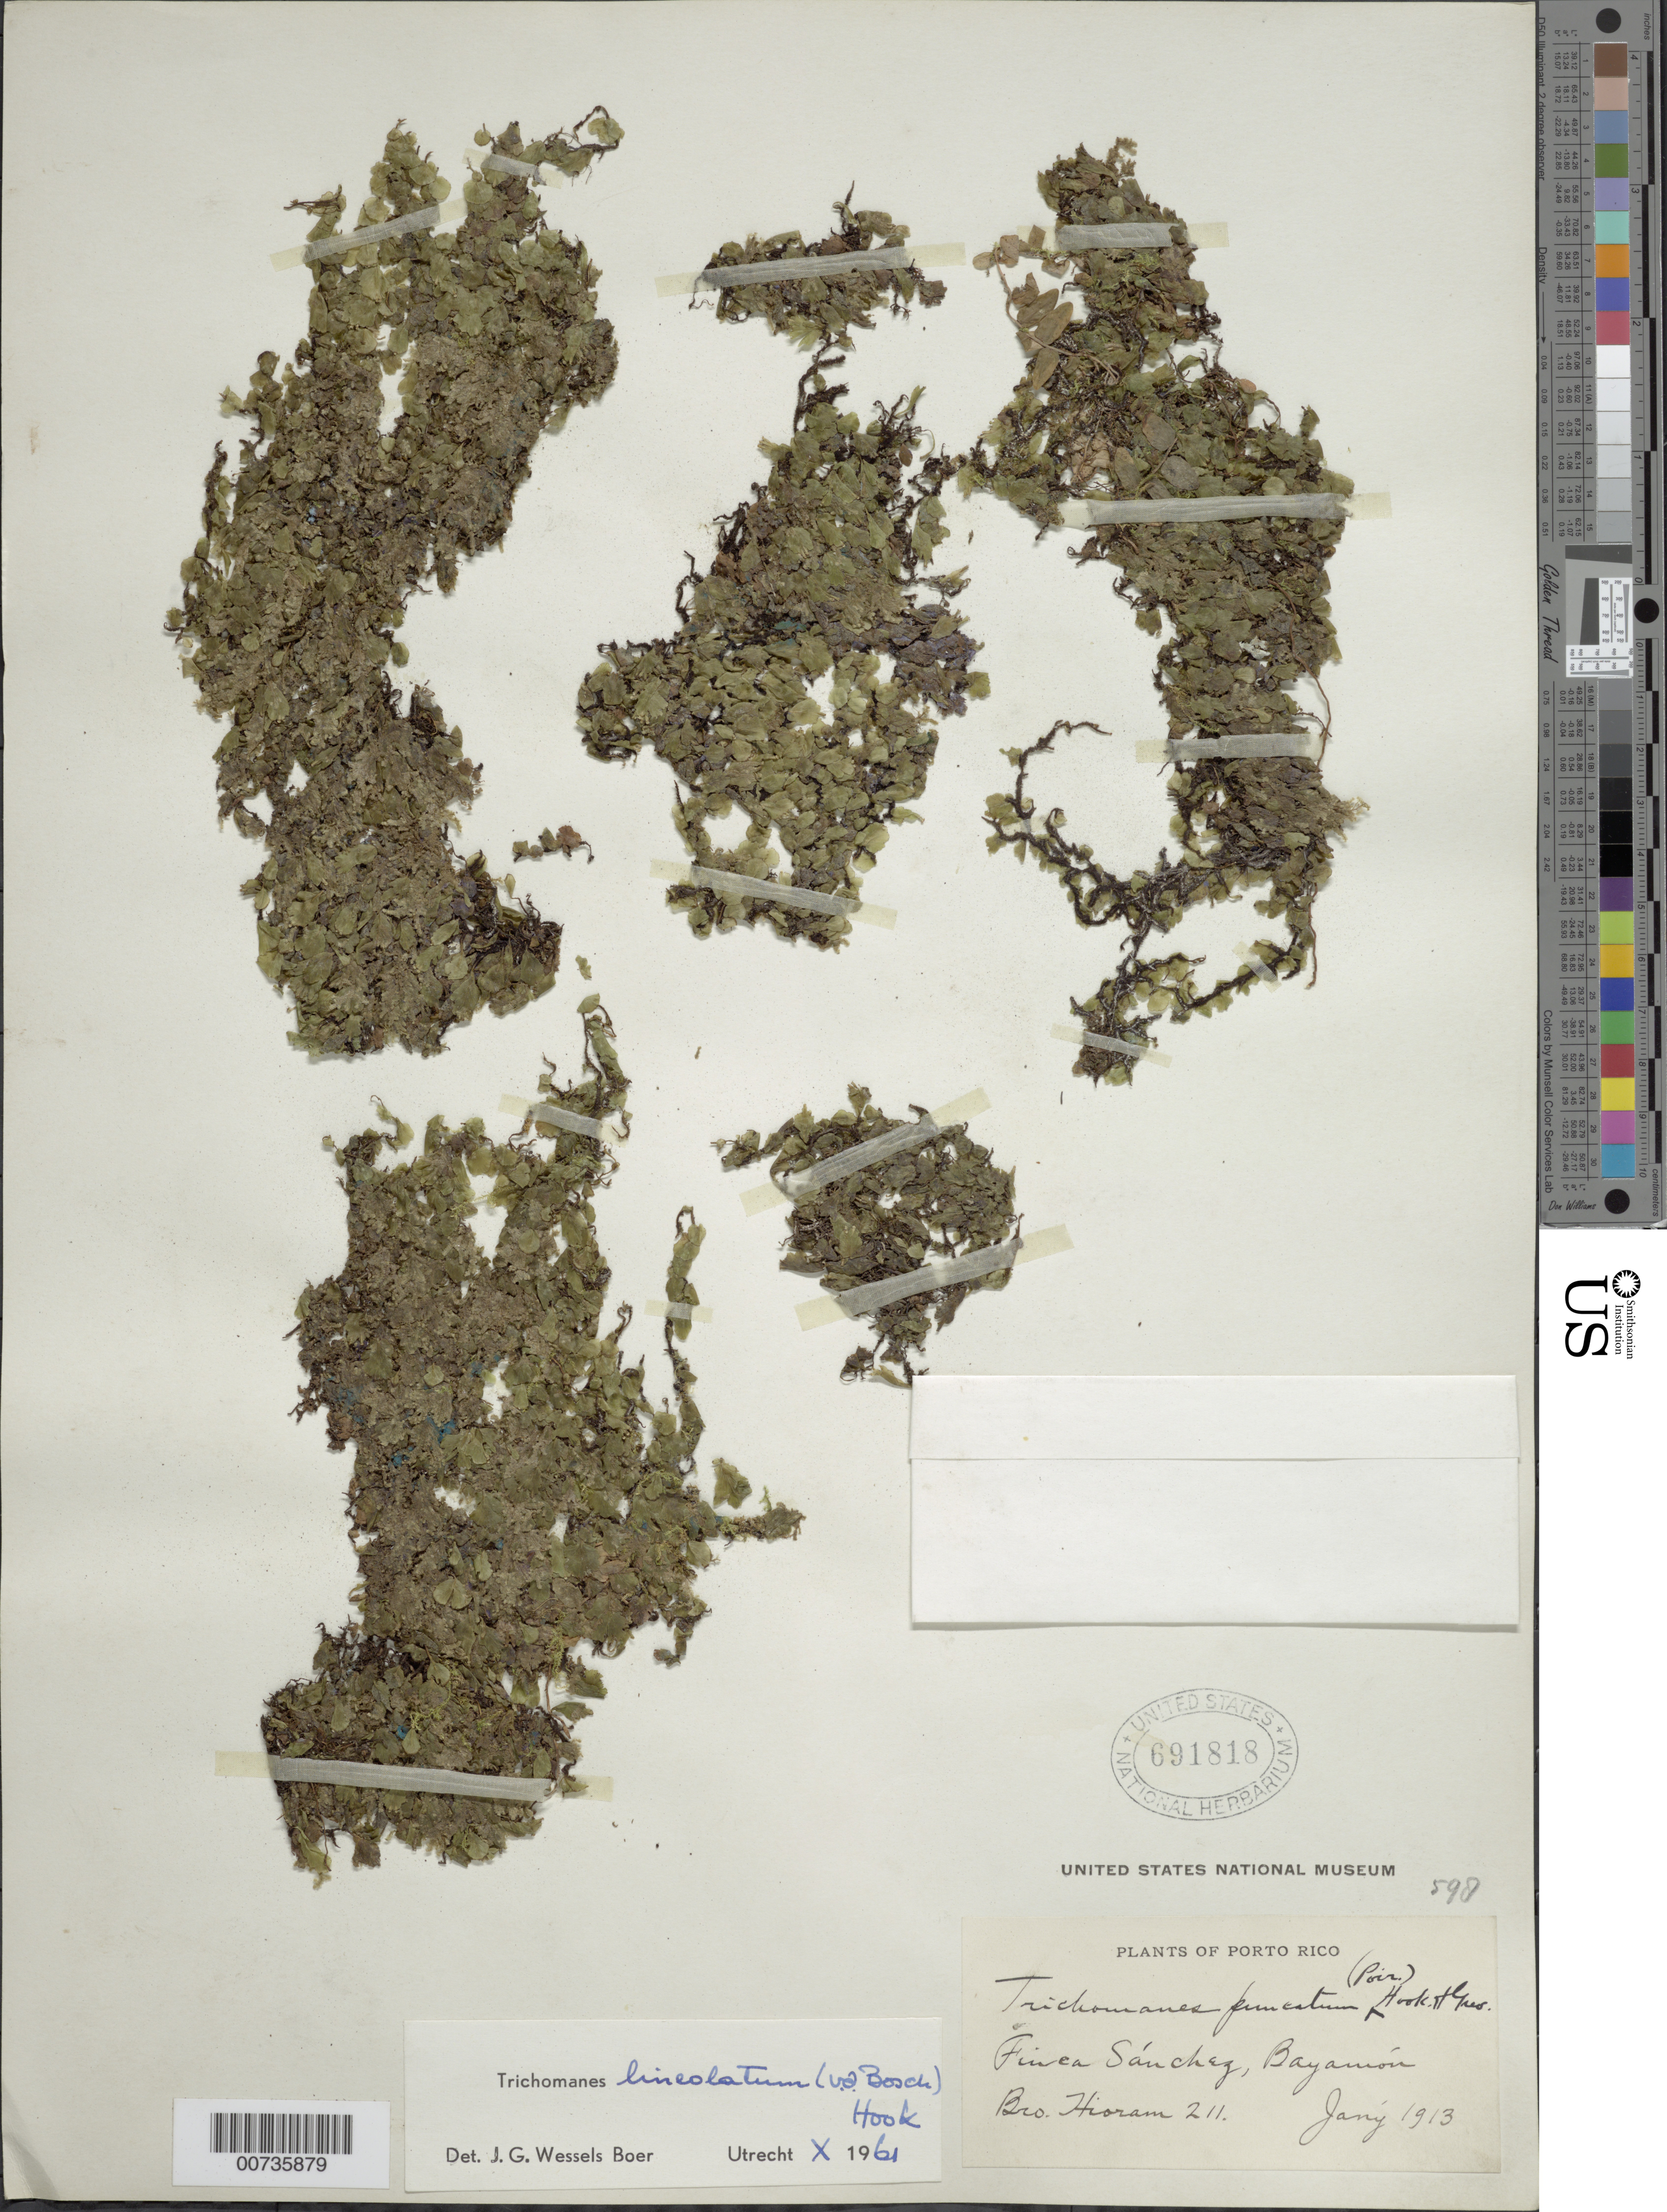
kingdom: Plantae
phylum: Tracheophyta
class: Polypodiopsida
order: Hymenophyllales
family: Hymenophyllaceae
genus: Didymoglossum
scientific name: Didymoglossum lineolatum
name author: Bosch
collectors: Bro. Hioram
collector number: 211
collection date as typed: Jan 1913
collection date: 1913-01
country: Puerto Rico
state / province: Bayamón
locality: Finca Sánchez, Bayamón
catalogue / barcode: US 691818